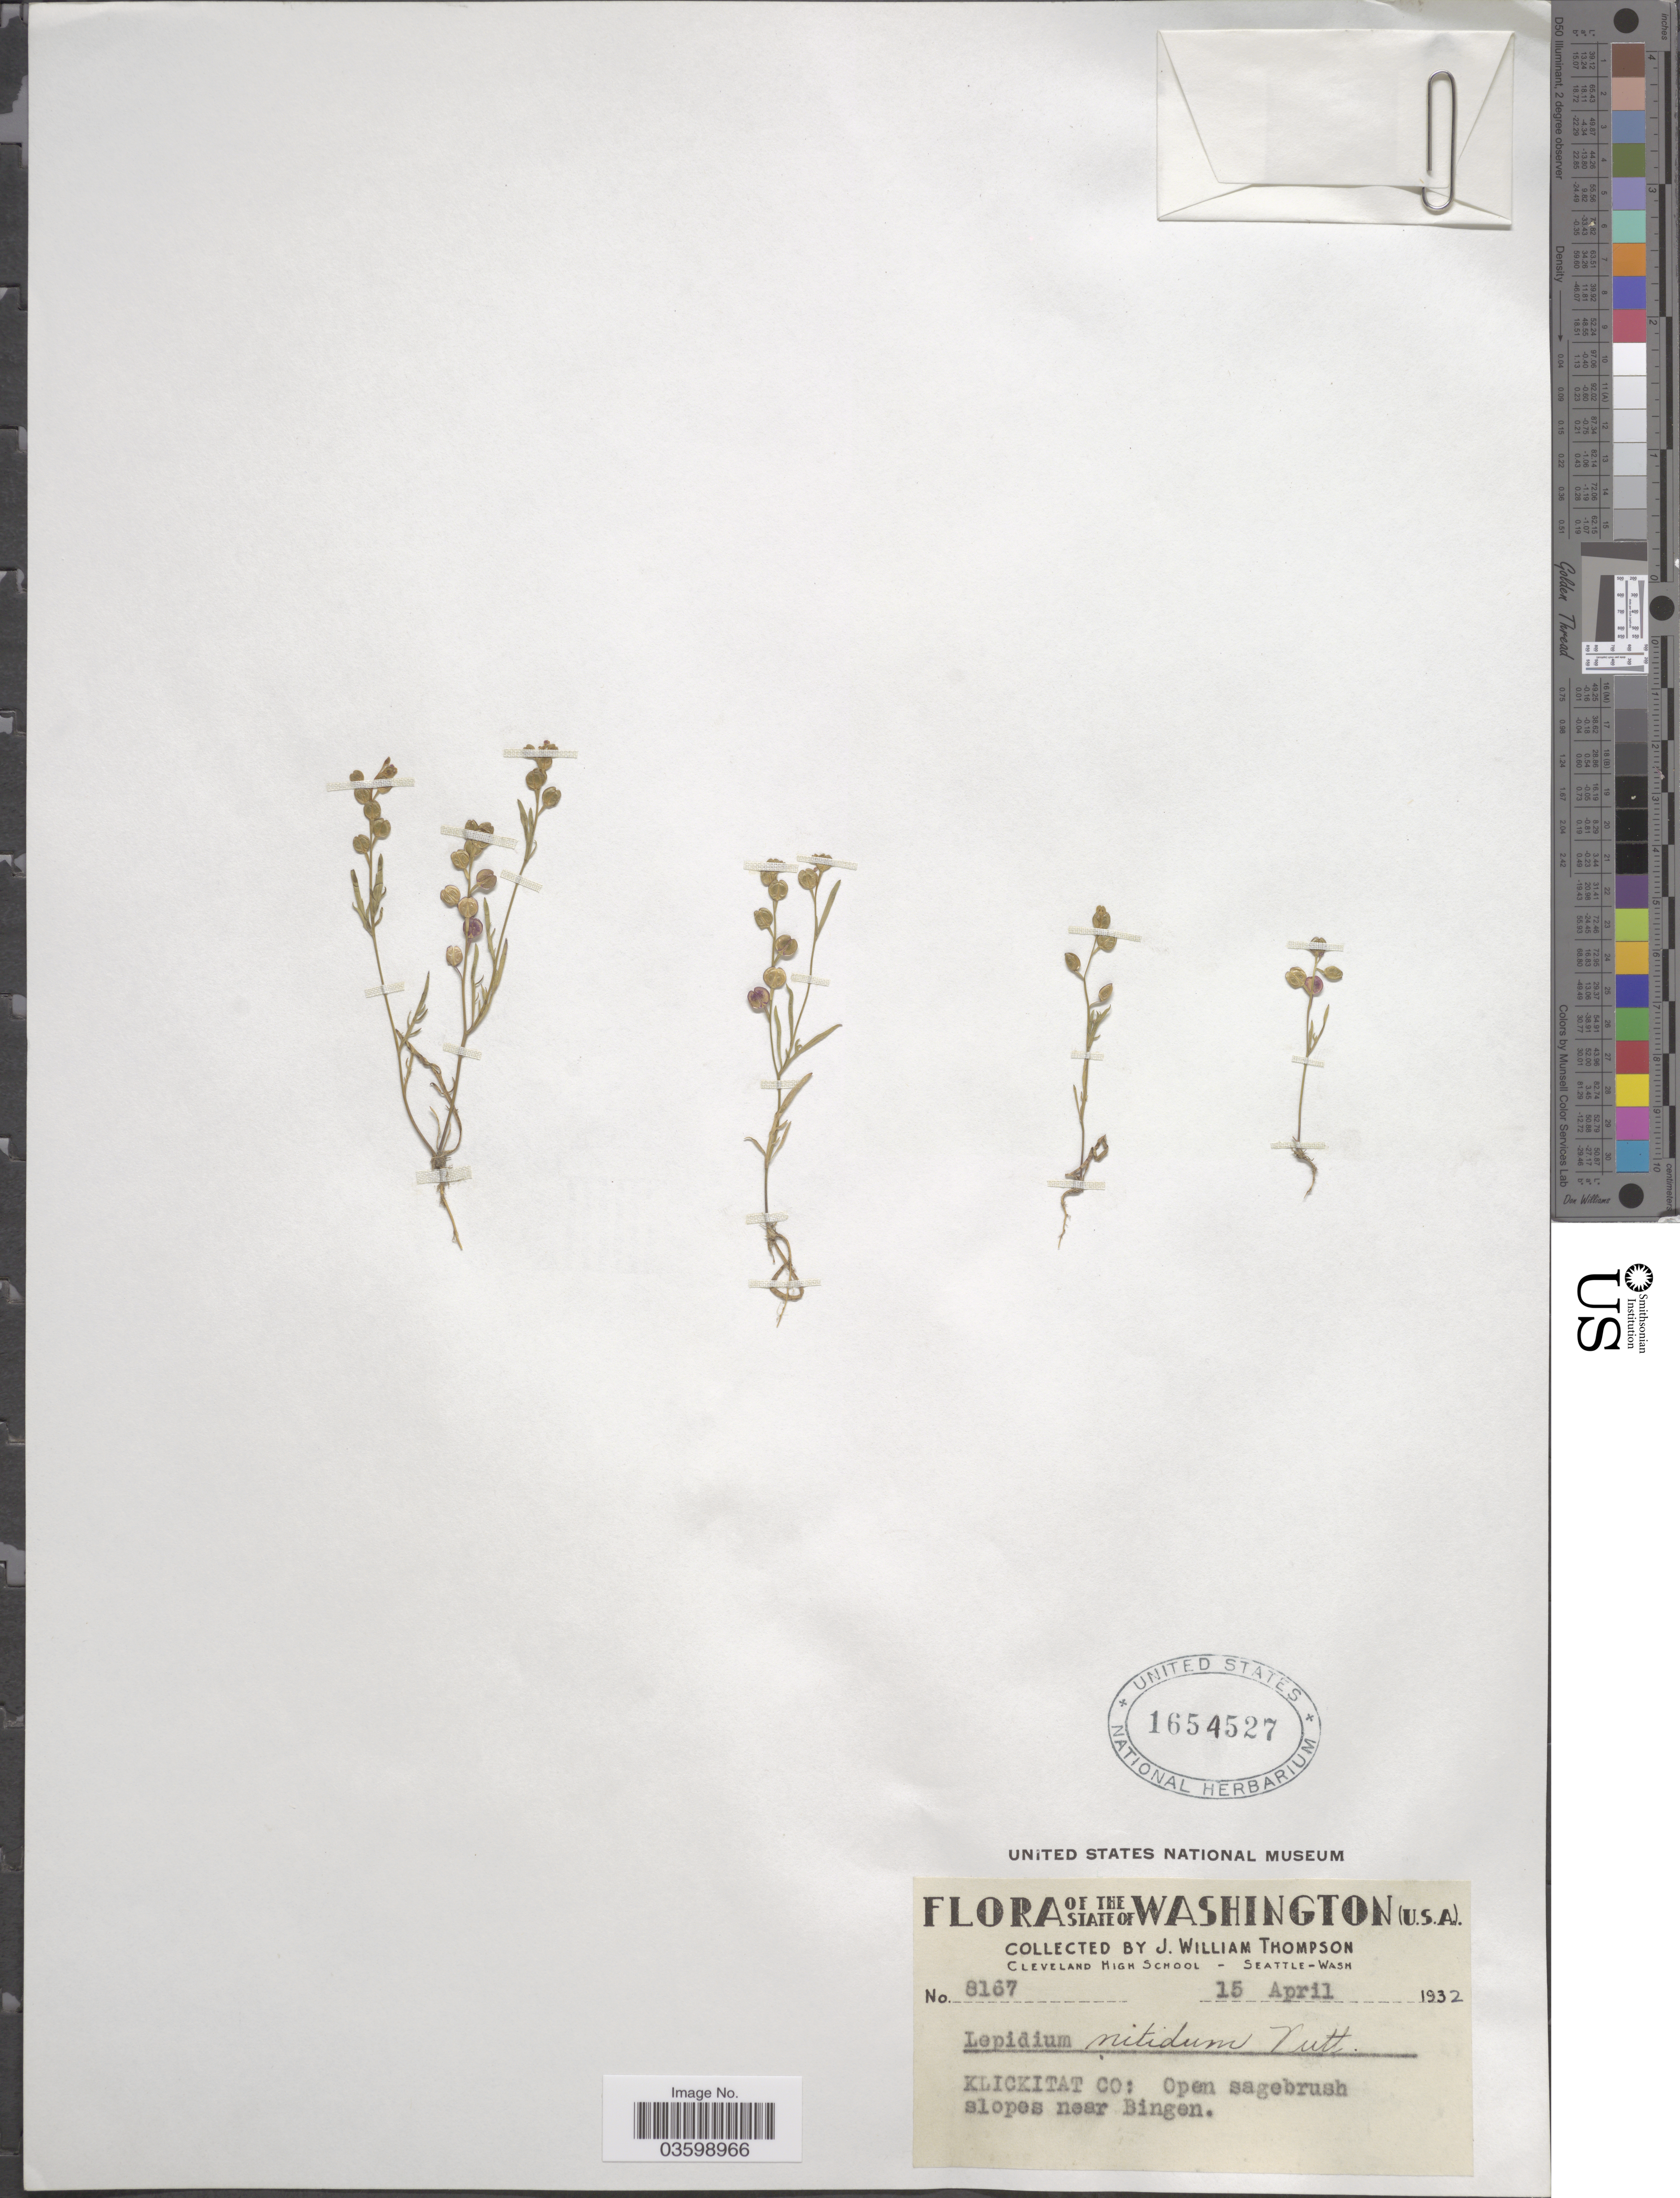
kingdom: Plantae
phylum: Tracheophyta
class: Magnoliopsida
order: Brassicales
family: Brassicaceae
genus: Lepidium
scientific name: Lepidium nitidum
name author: Nutt.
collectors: J. W. Thompson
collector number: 8167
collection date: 1932-04-15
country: United States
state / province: Washington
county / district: Klickitat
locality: Klickitat Co: Open sagebrush slopes near Bingen.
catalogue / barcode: US 1654527